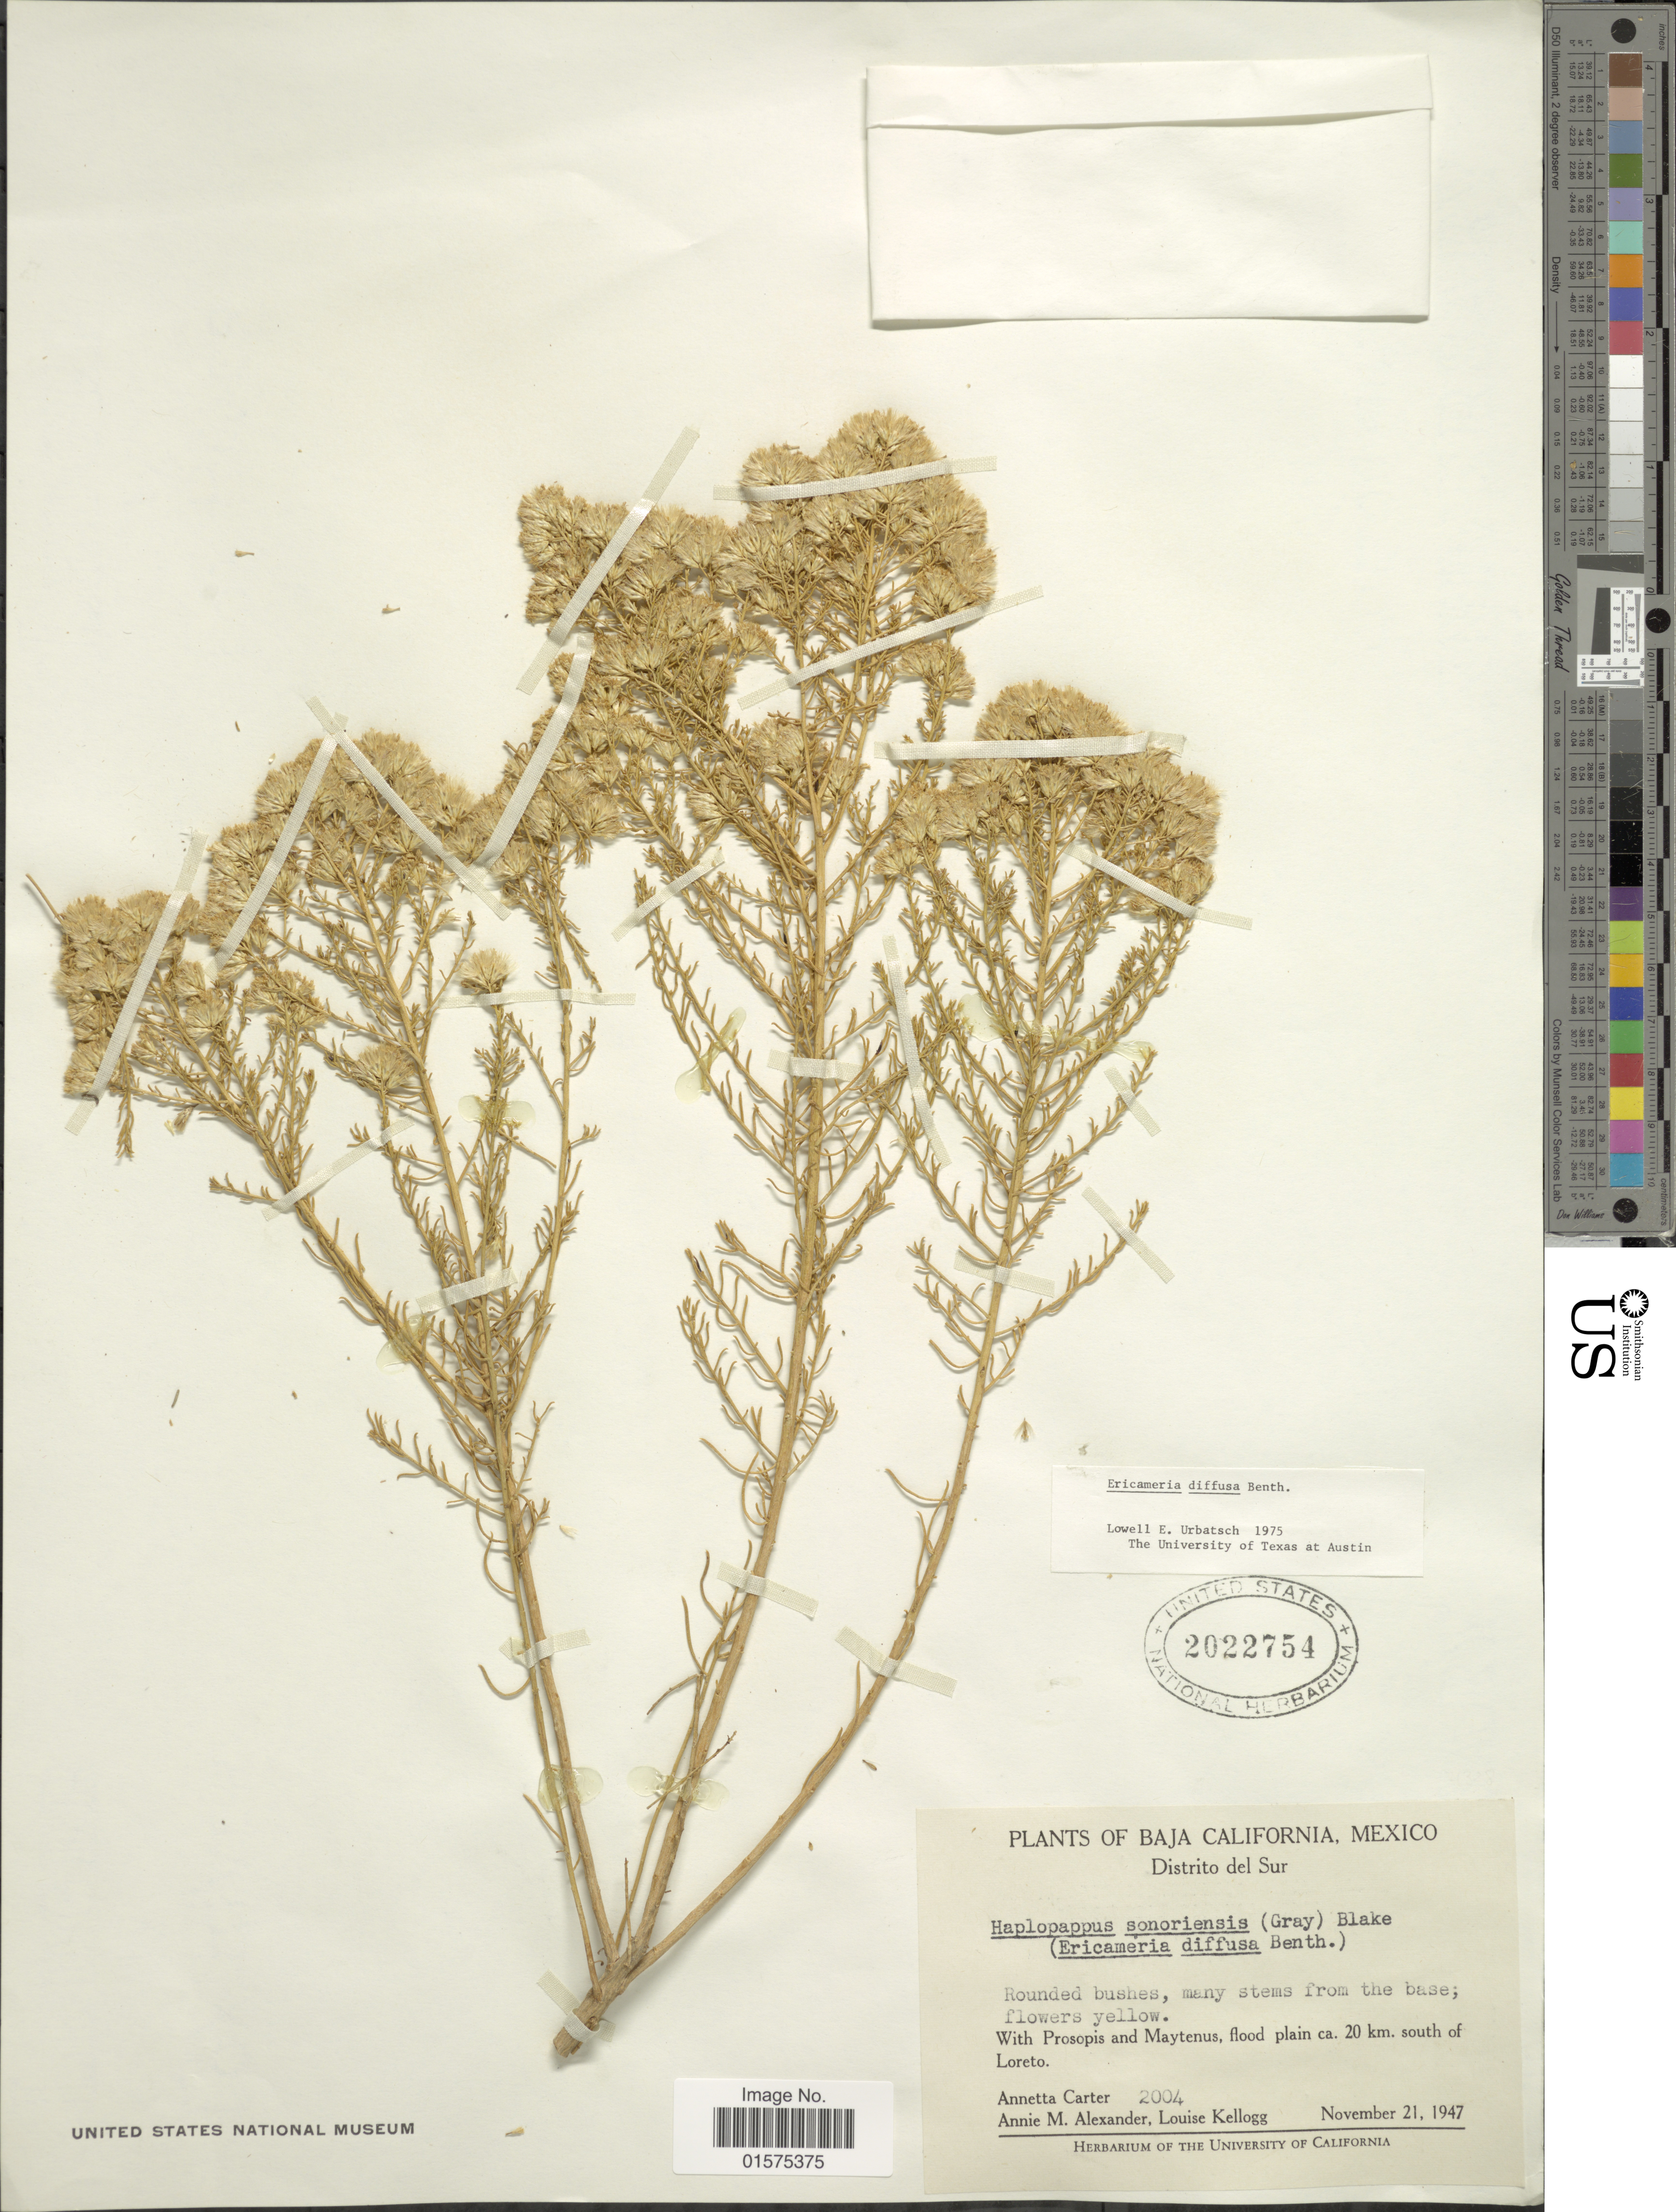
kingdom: Plantae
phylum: Tracheophyta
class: Magnoliopsida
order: Asterales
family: Asteraceae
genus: Xylothamia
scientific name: Xylothamia diffusa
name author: (Benth.) G.L. Nesom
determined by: Urbatsch, Lowell E., Curator (LSU), Louisiana State University (UNITED STATES)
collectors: A. M. Carter, A. M. Alexander & L. Kellogg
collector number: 2004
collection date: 1947-11-21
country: Mexico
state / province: Baja California Sur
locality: Ca. 20 km. south of Loreto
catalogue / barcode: US 2022754